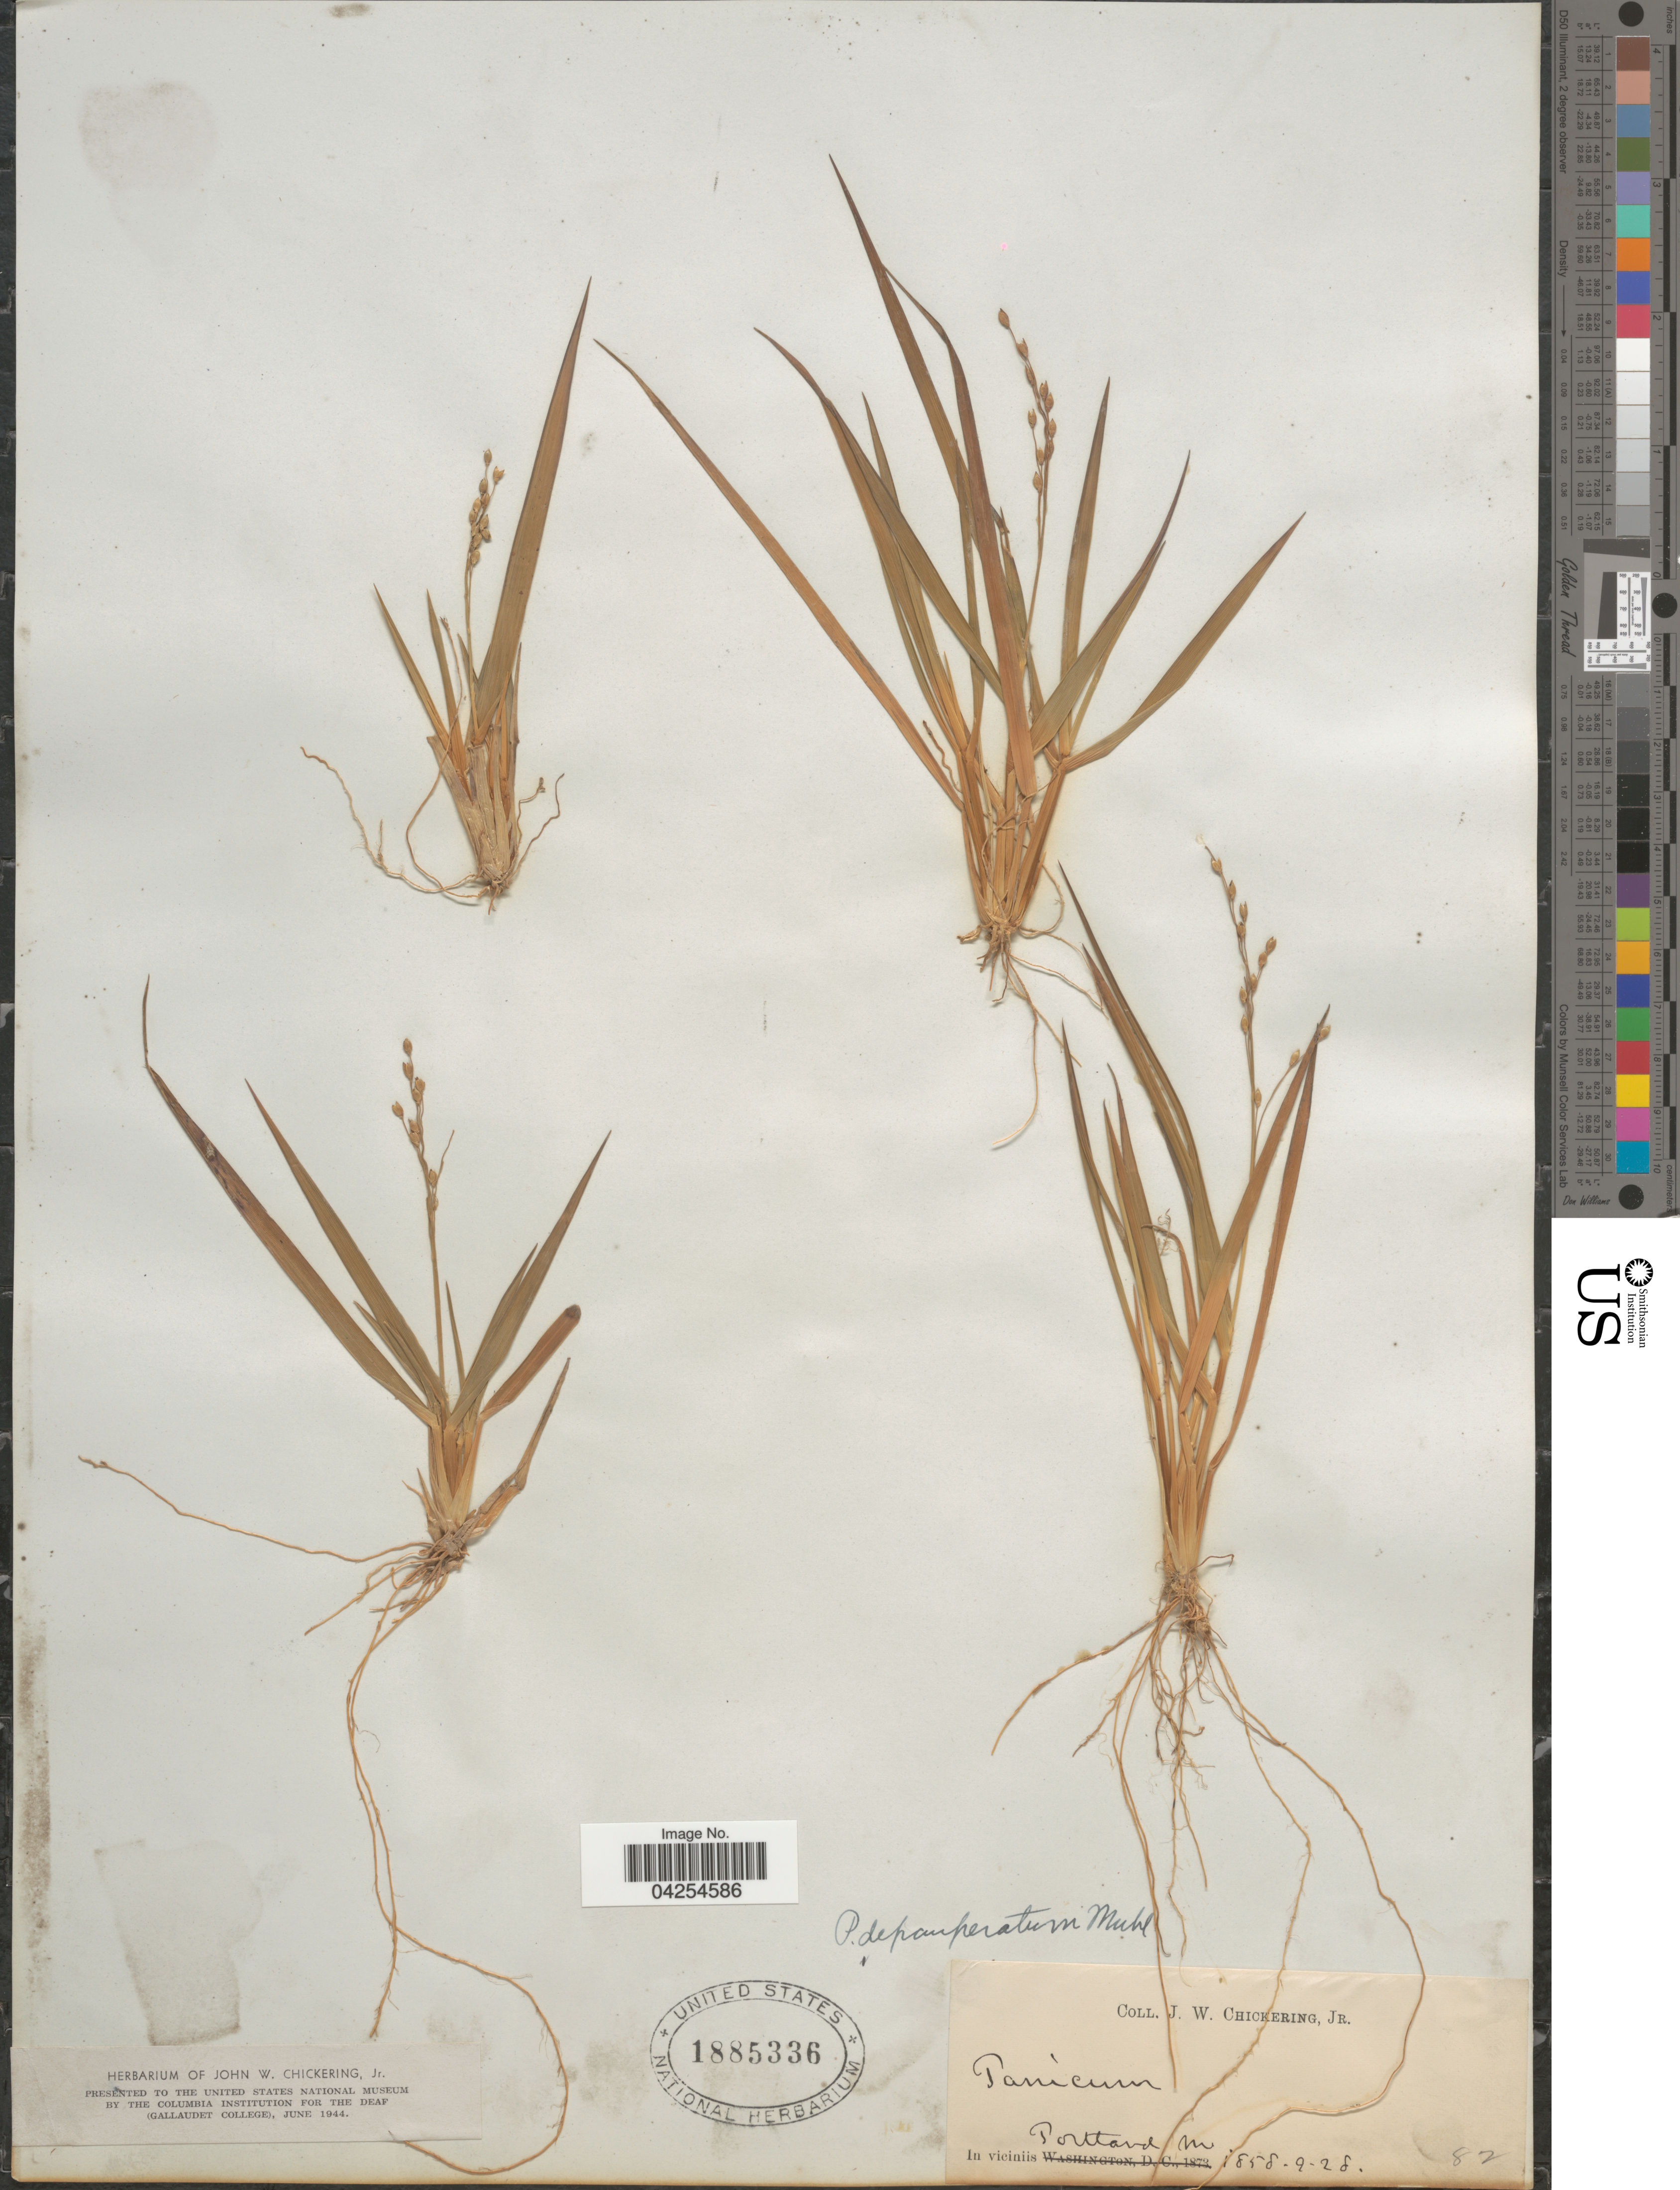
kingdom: Plantae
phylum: Tracheophyta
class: Liliopsida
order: Poales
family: Poaceae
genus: Dichanthelium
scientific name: Dichanthelium depauperatum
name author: (Muhl.) Gould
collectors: J. W. Chickering Jr.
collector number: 82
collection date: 1858-09-28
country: United States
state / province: Maine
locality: In viciniis Portland.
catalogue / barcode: US 1885336